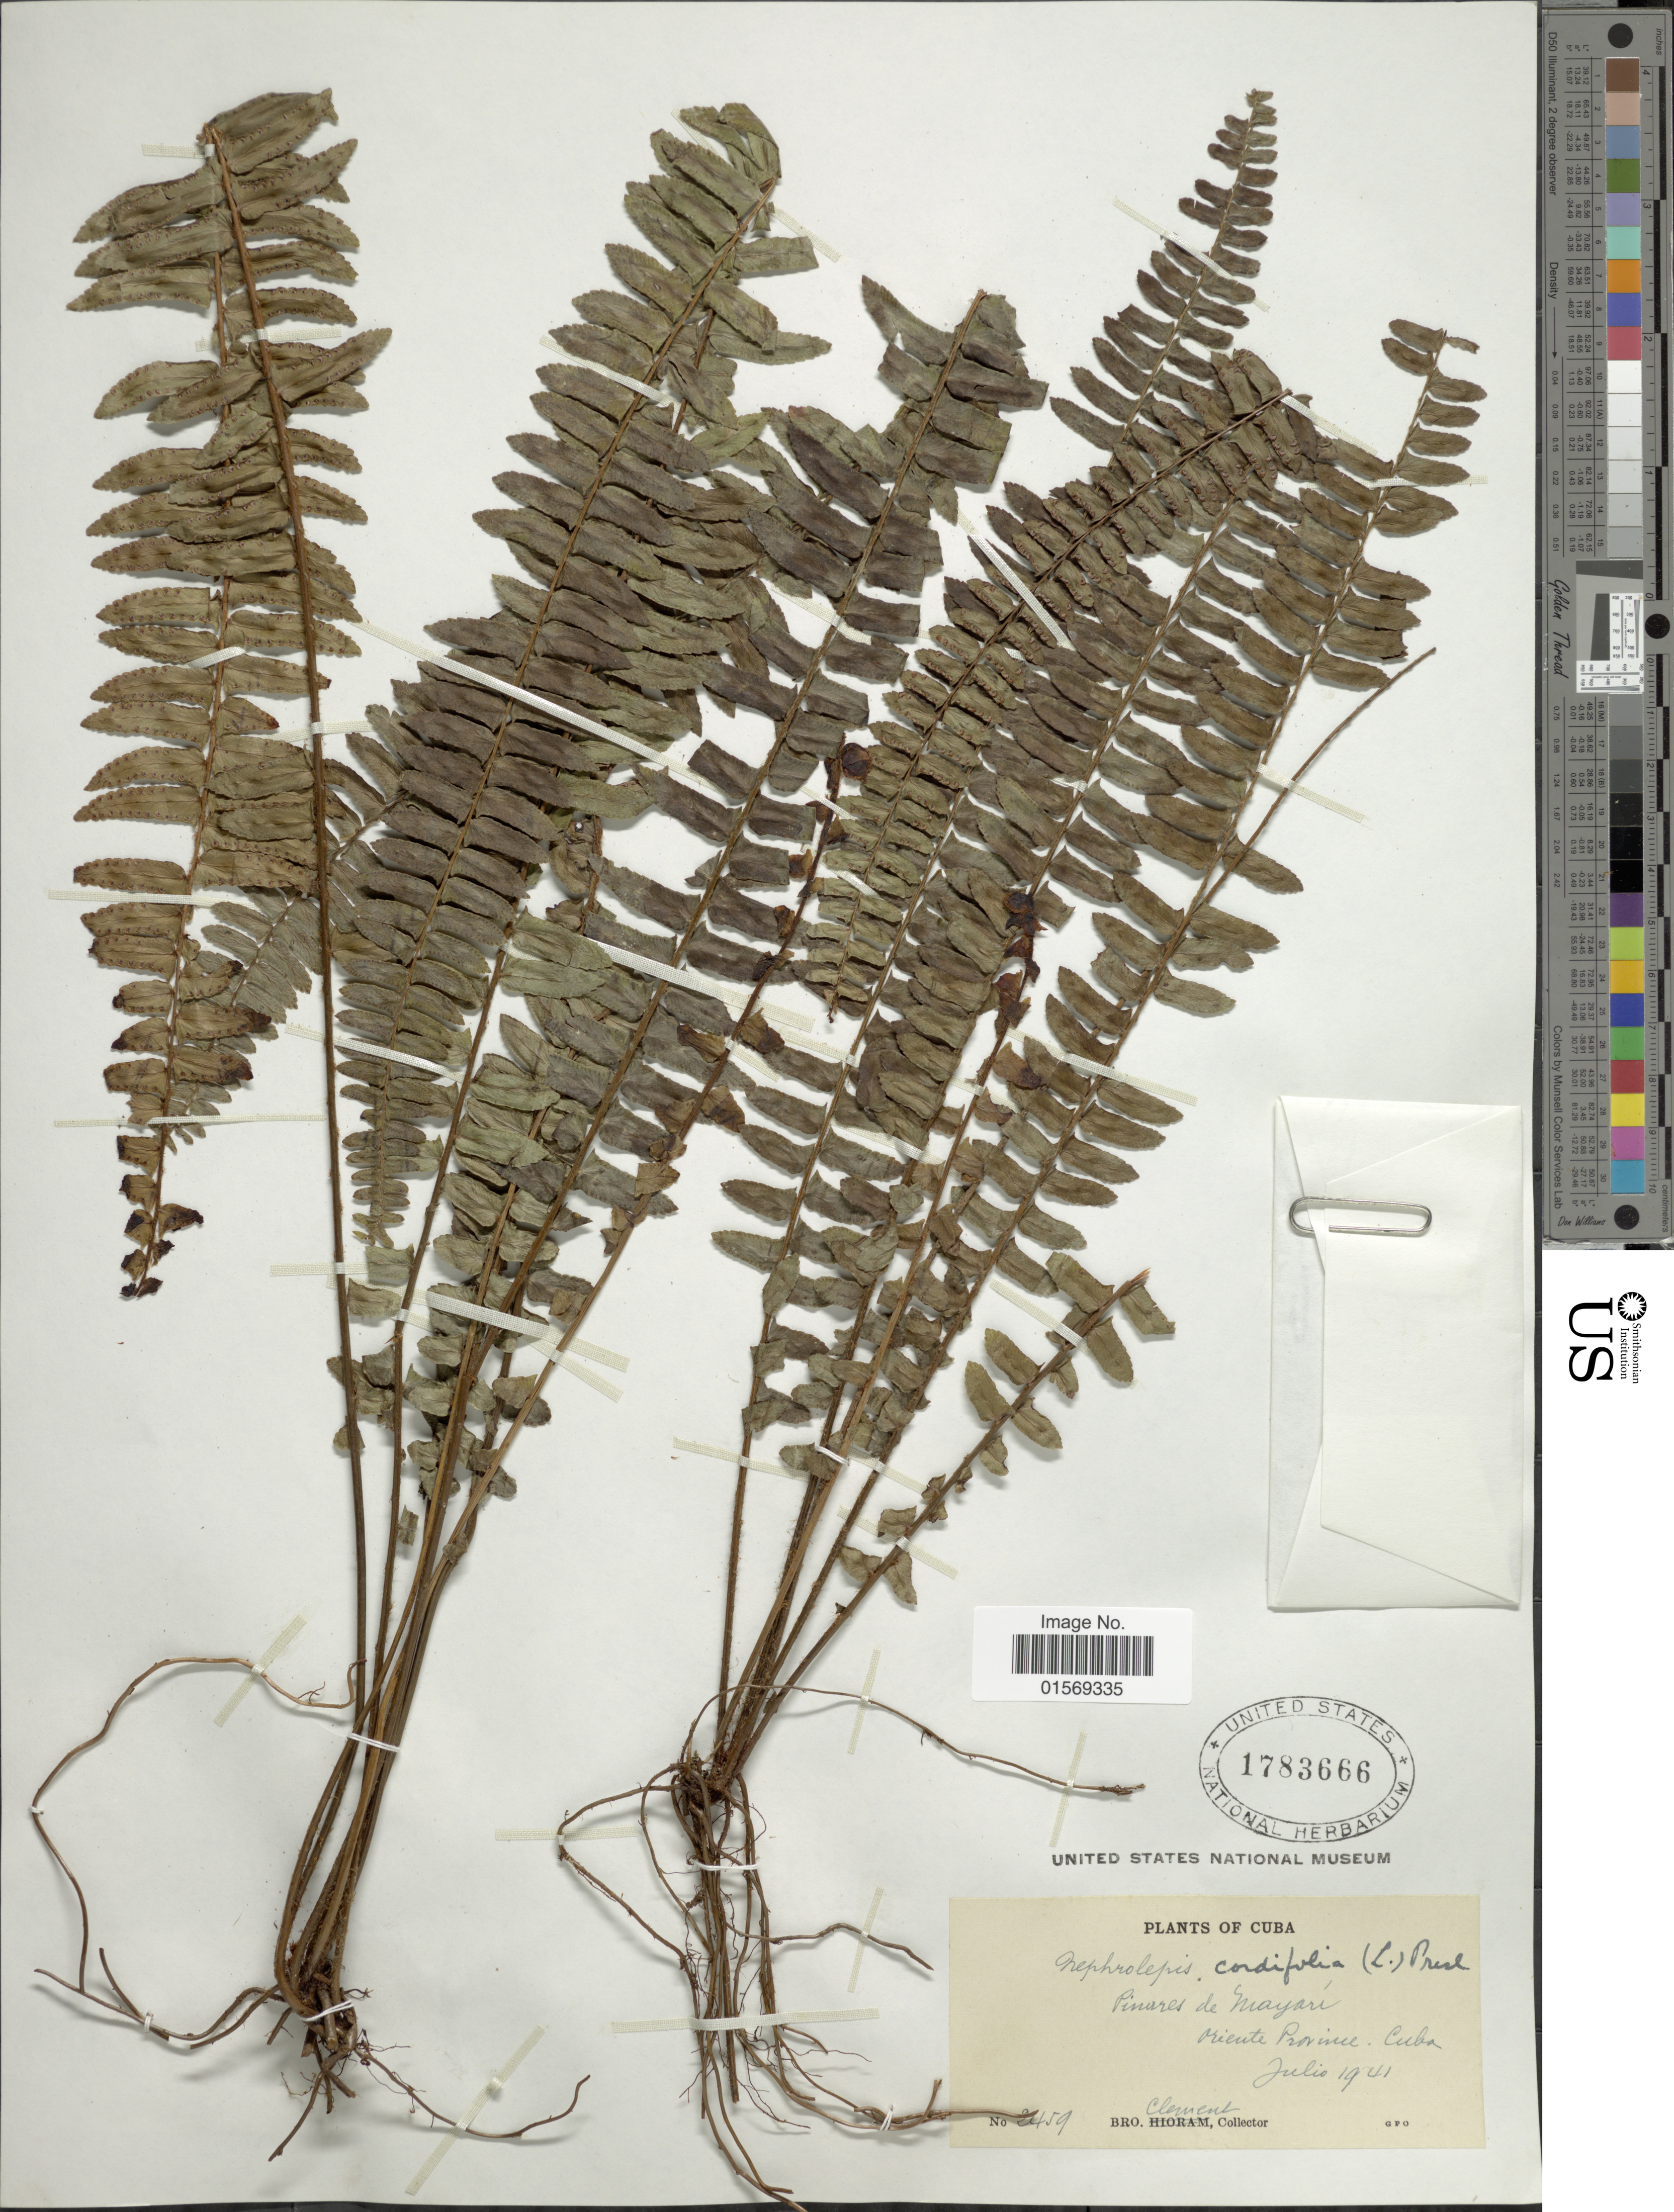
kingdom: Plantae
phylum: Tracheophyta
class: Polypodiopsida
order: Polypodiales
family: Nephrolepidaceae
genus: Nephrolepis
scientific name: Nephrolepis cordifolia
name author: (L.) C. Presl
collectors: B. Clement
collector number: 2459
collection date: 1941-07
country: Cuba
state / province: Oriente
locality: Cuba, Pinures de Mayari, Oriente Province. Cuba.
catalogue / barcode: US 1783666